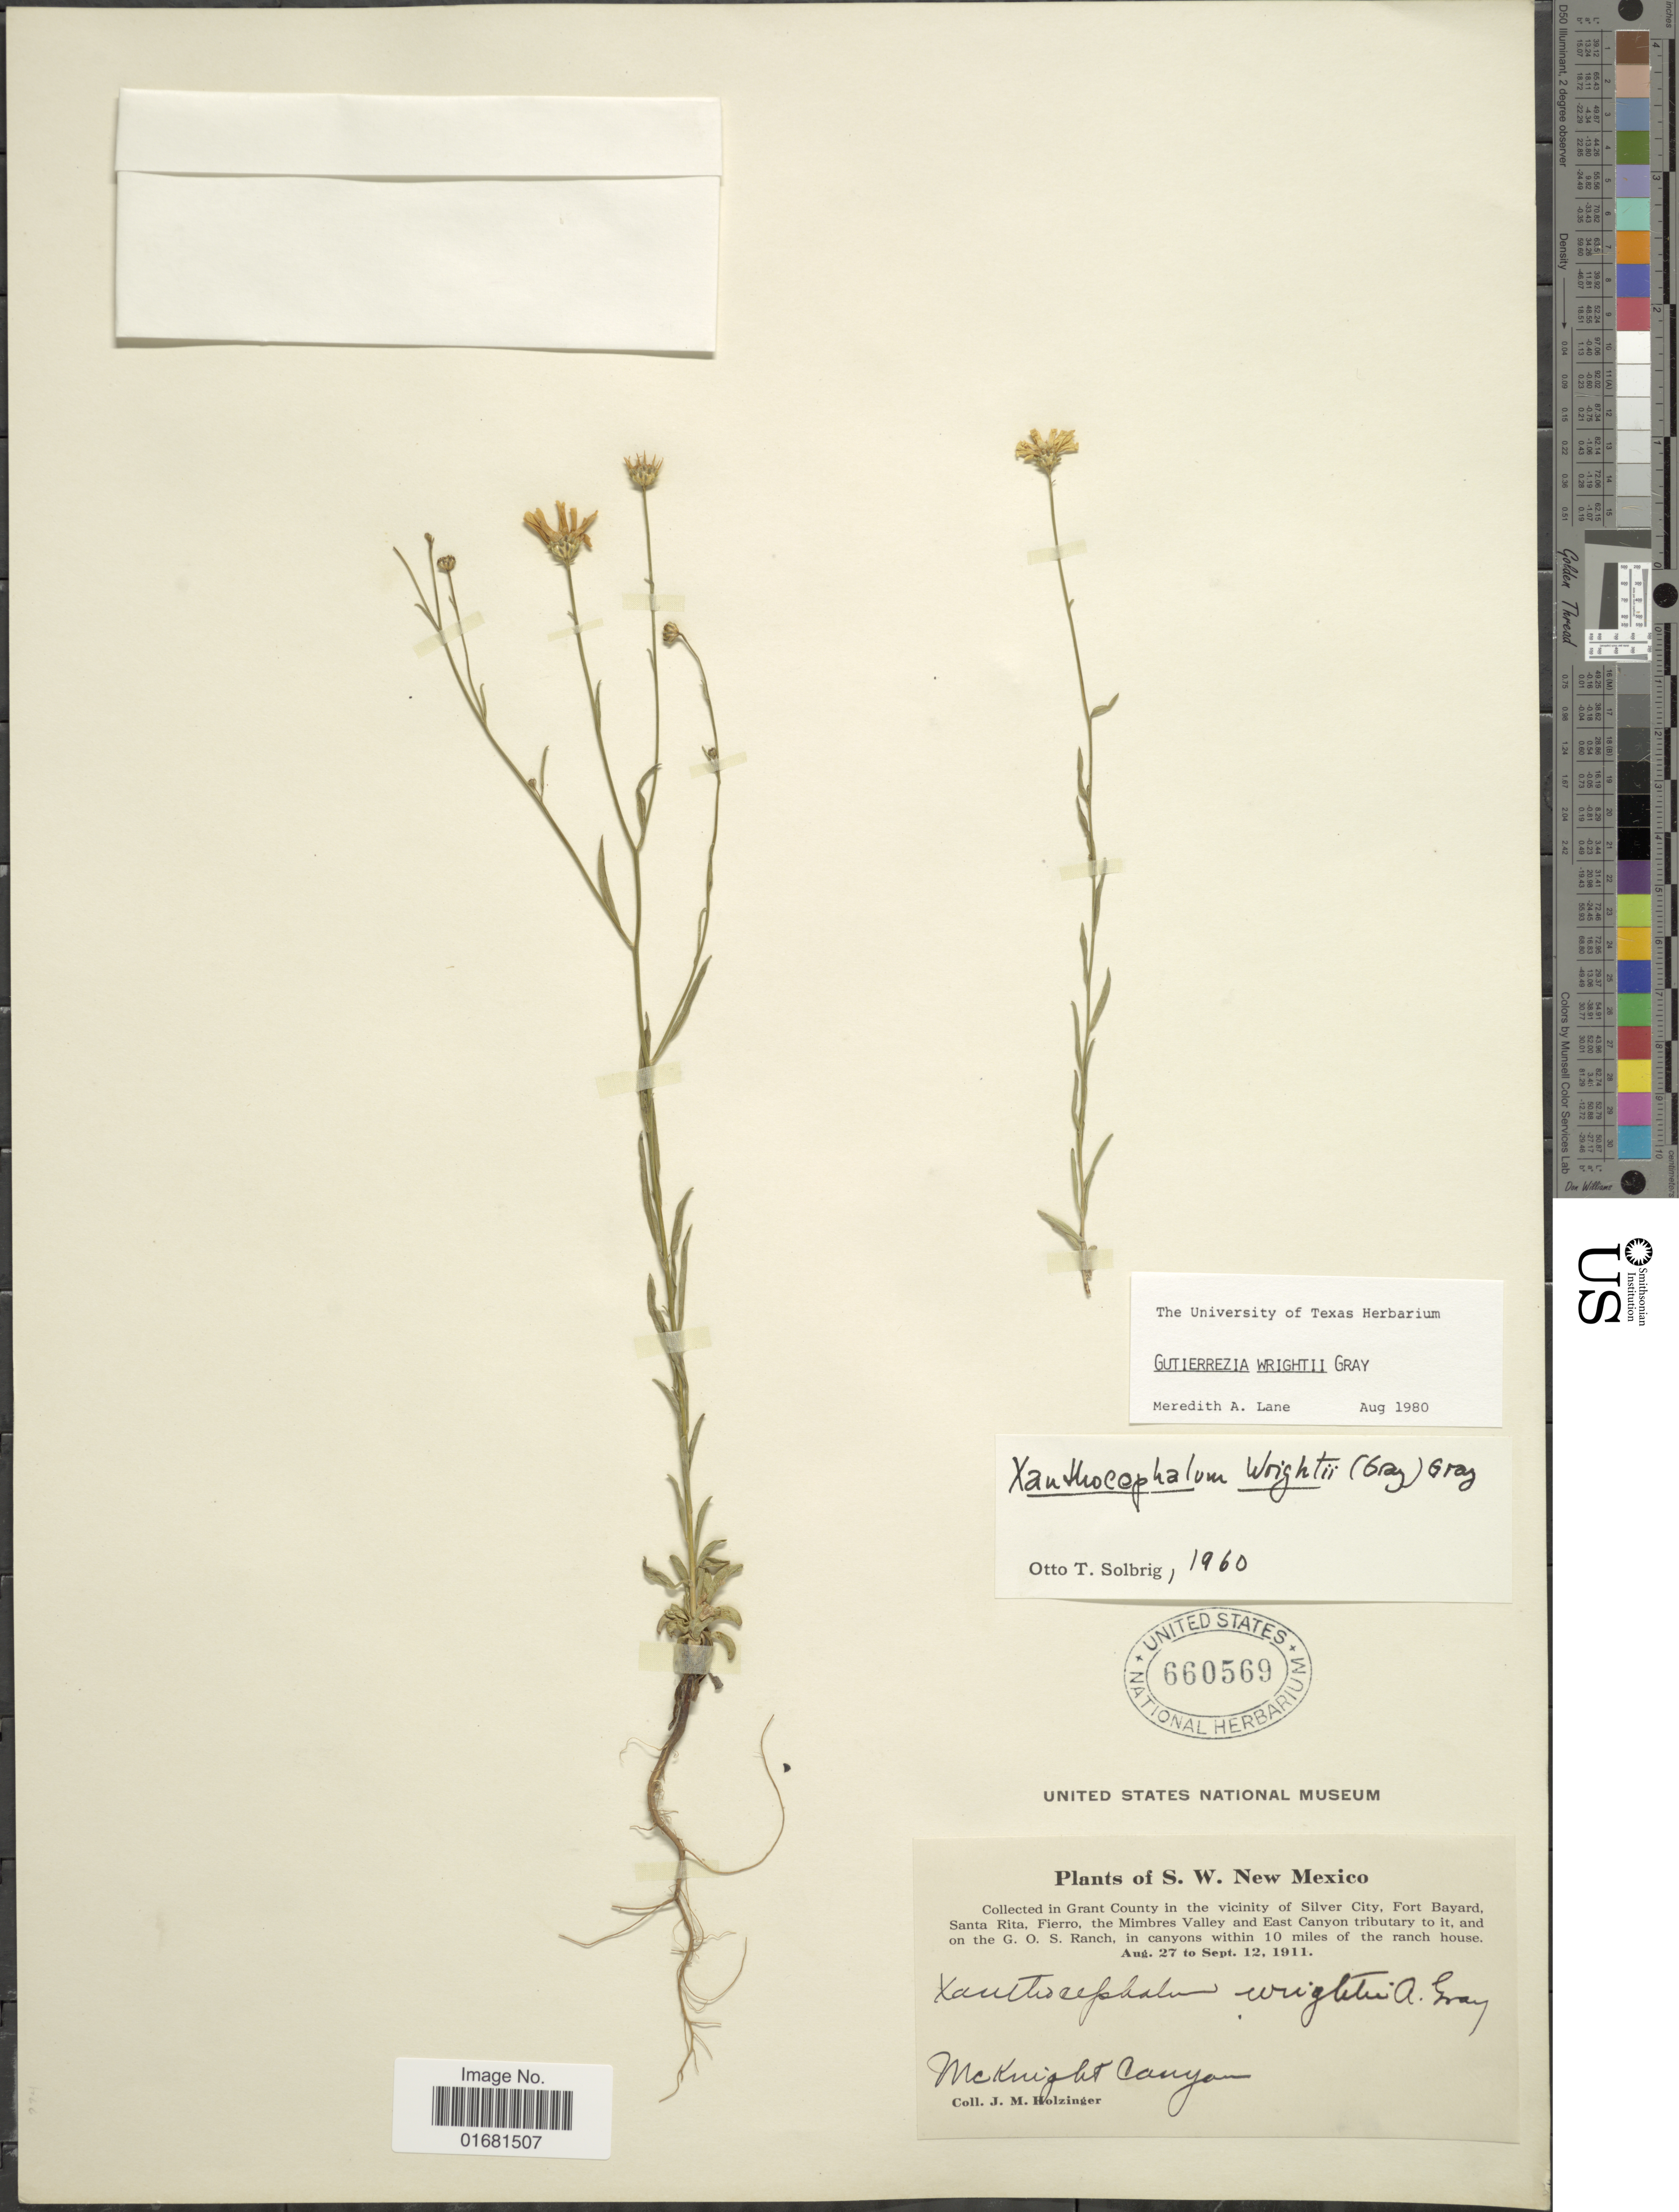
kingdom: Plantae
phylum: Tracheophyta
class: Magnoliopsida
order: Asterales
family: Asteraceae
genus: Gutierrezia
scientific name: Gutierrezia wrightii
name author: A. Gray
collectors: J. M. Holzinger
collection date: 1911-08-27/1911-09-12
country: United States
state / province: New Mexico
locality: S. W. New Mexico. in Grant County in the vicinity of Silver City, Fort Bayard, Santa Rita, Fierro, the Mimbres Valley and East Canyon tributary to it, and on the G. O. S. Ranch, in canyons within 10 miles of the ranch house. McKnigth Canyon.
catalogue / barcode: US 660569